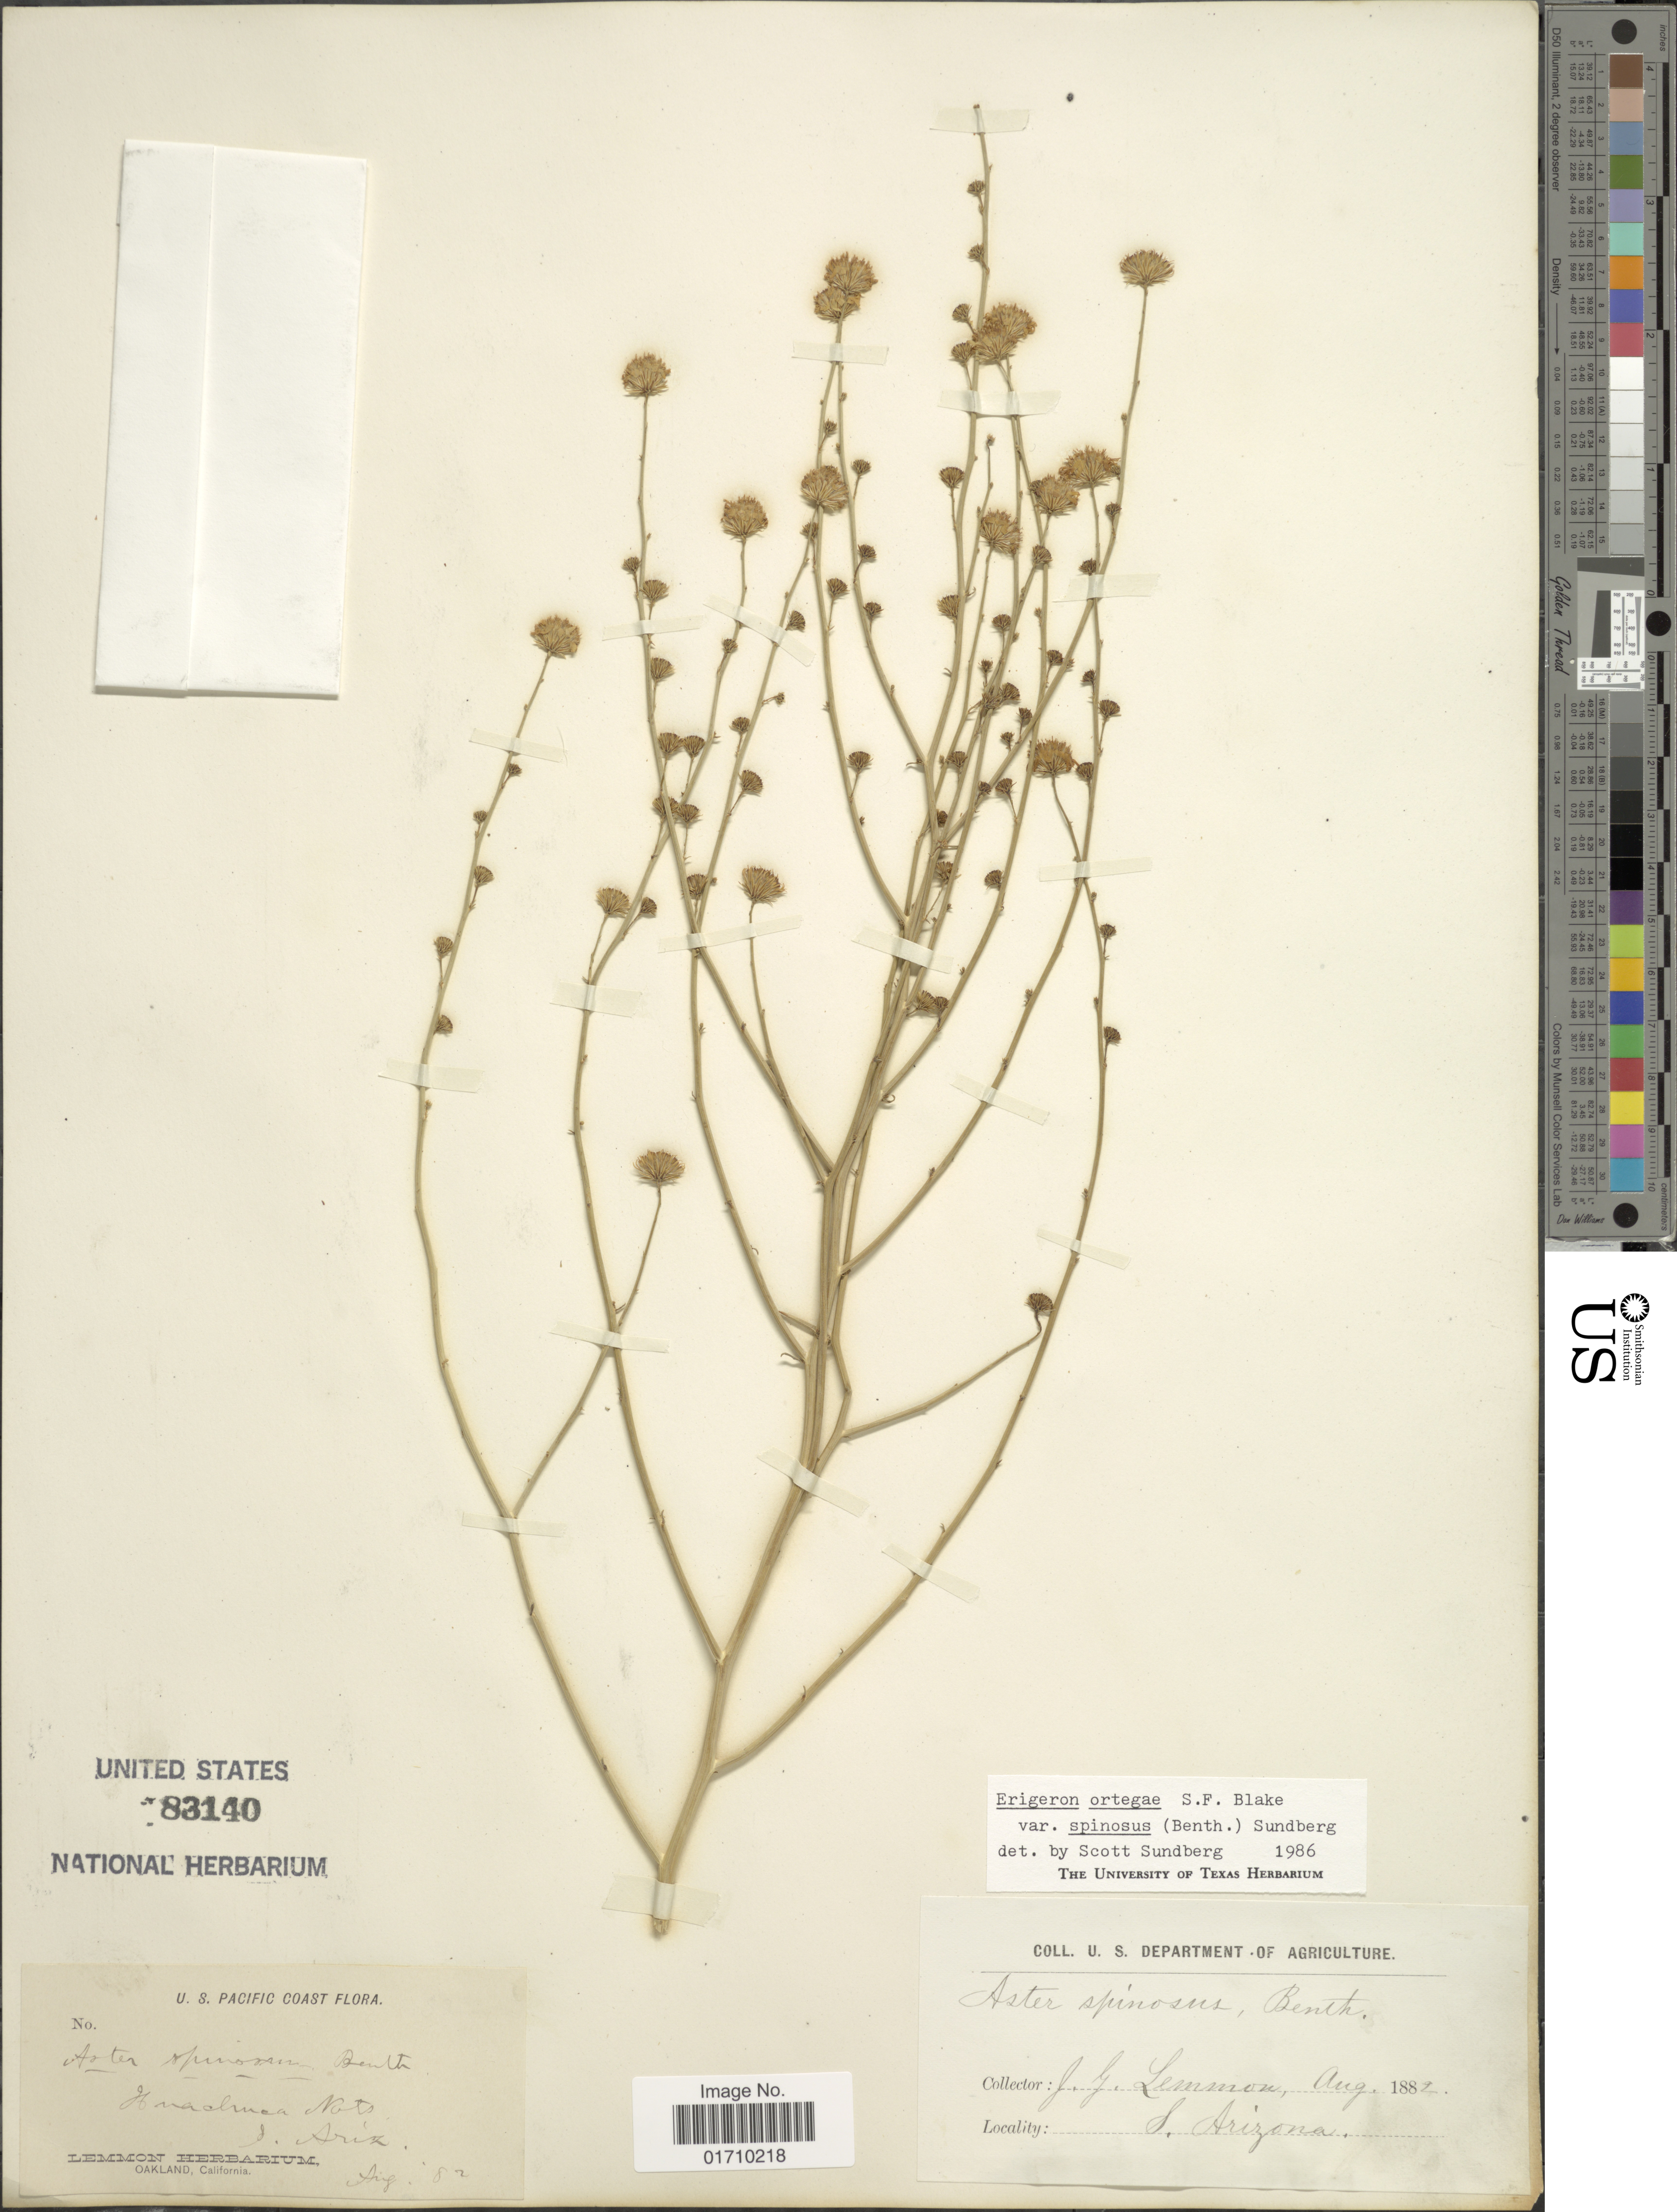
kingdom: Plantae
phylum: Tracheophyta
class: Magnoliopsida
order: Asterales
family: Asteraceae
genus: Chloracantha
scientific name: Chloracantha spinosa var. spinosa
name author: (Benth.) G.L. Nesom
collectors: J. Lemmon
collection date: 1882-08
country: United States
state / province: Arizona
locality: U.S. Pacific Coast, Huachman Nots, S. Arizona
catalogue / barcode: US 83140